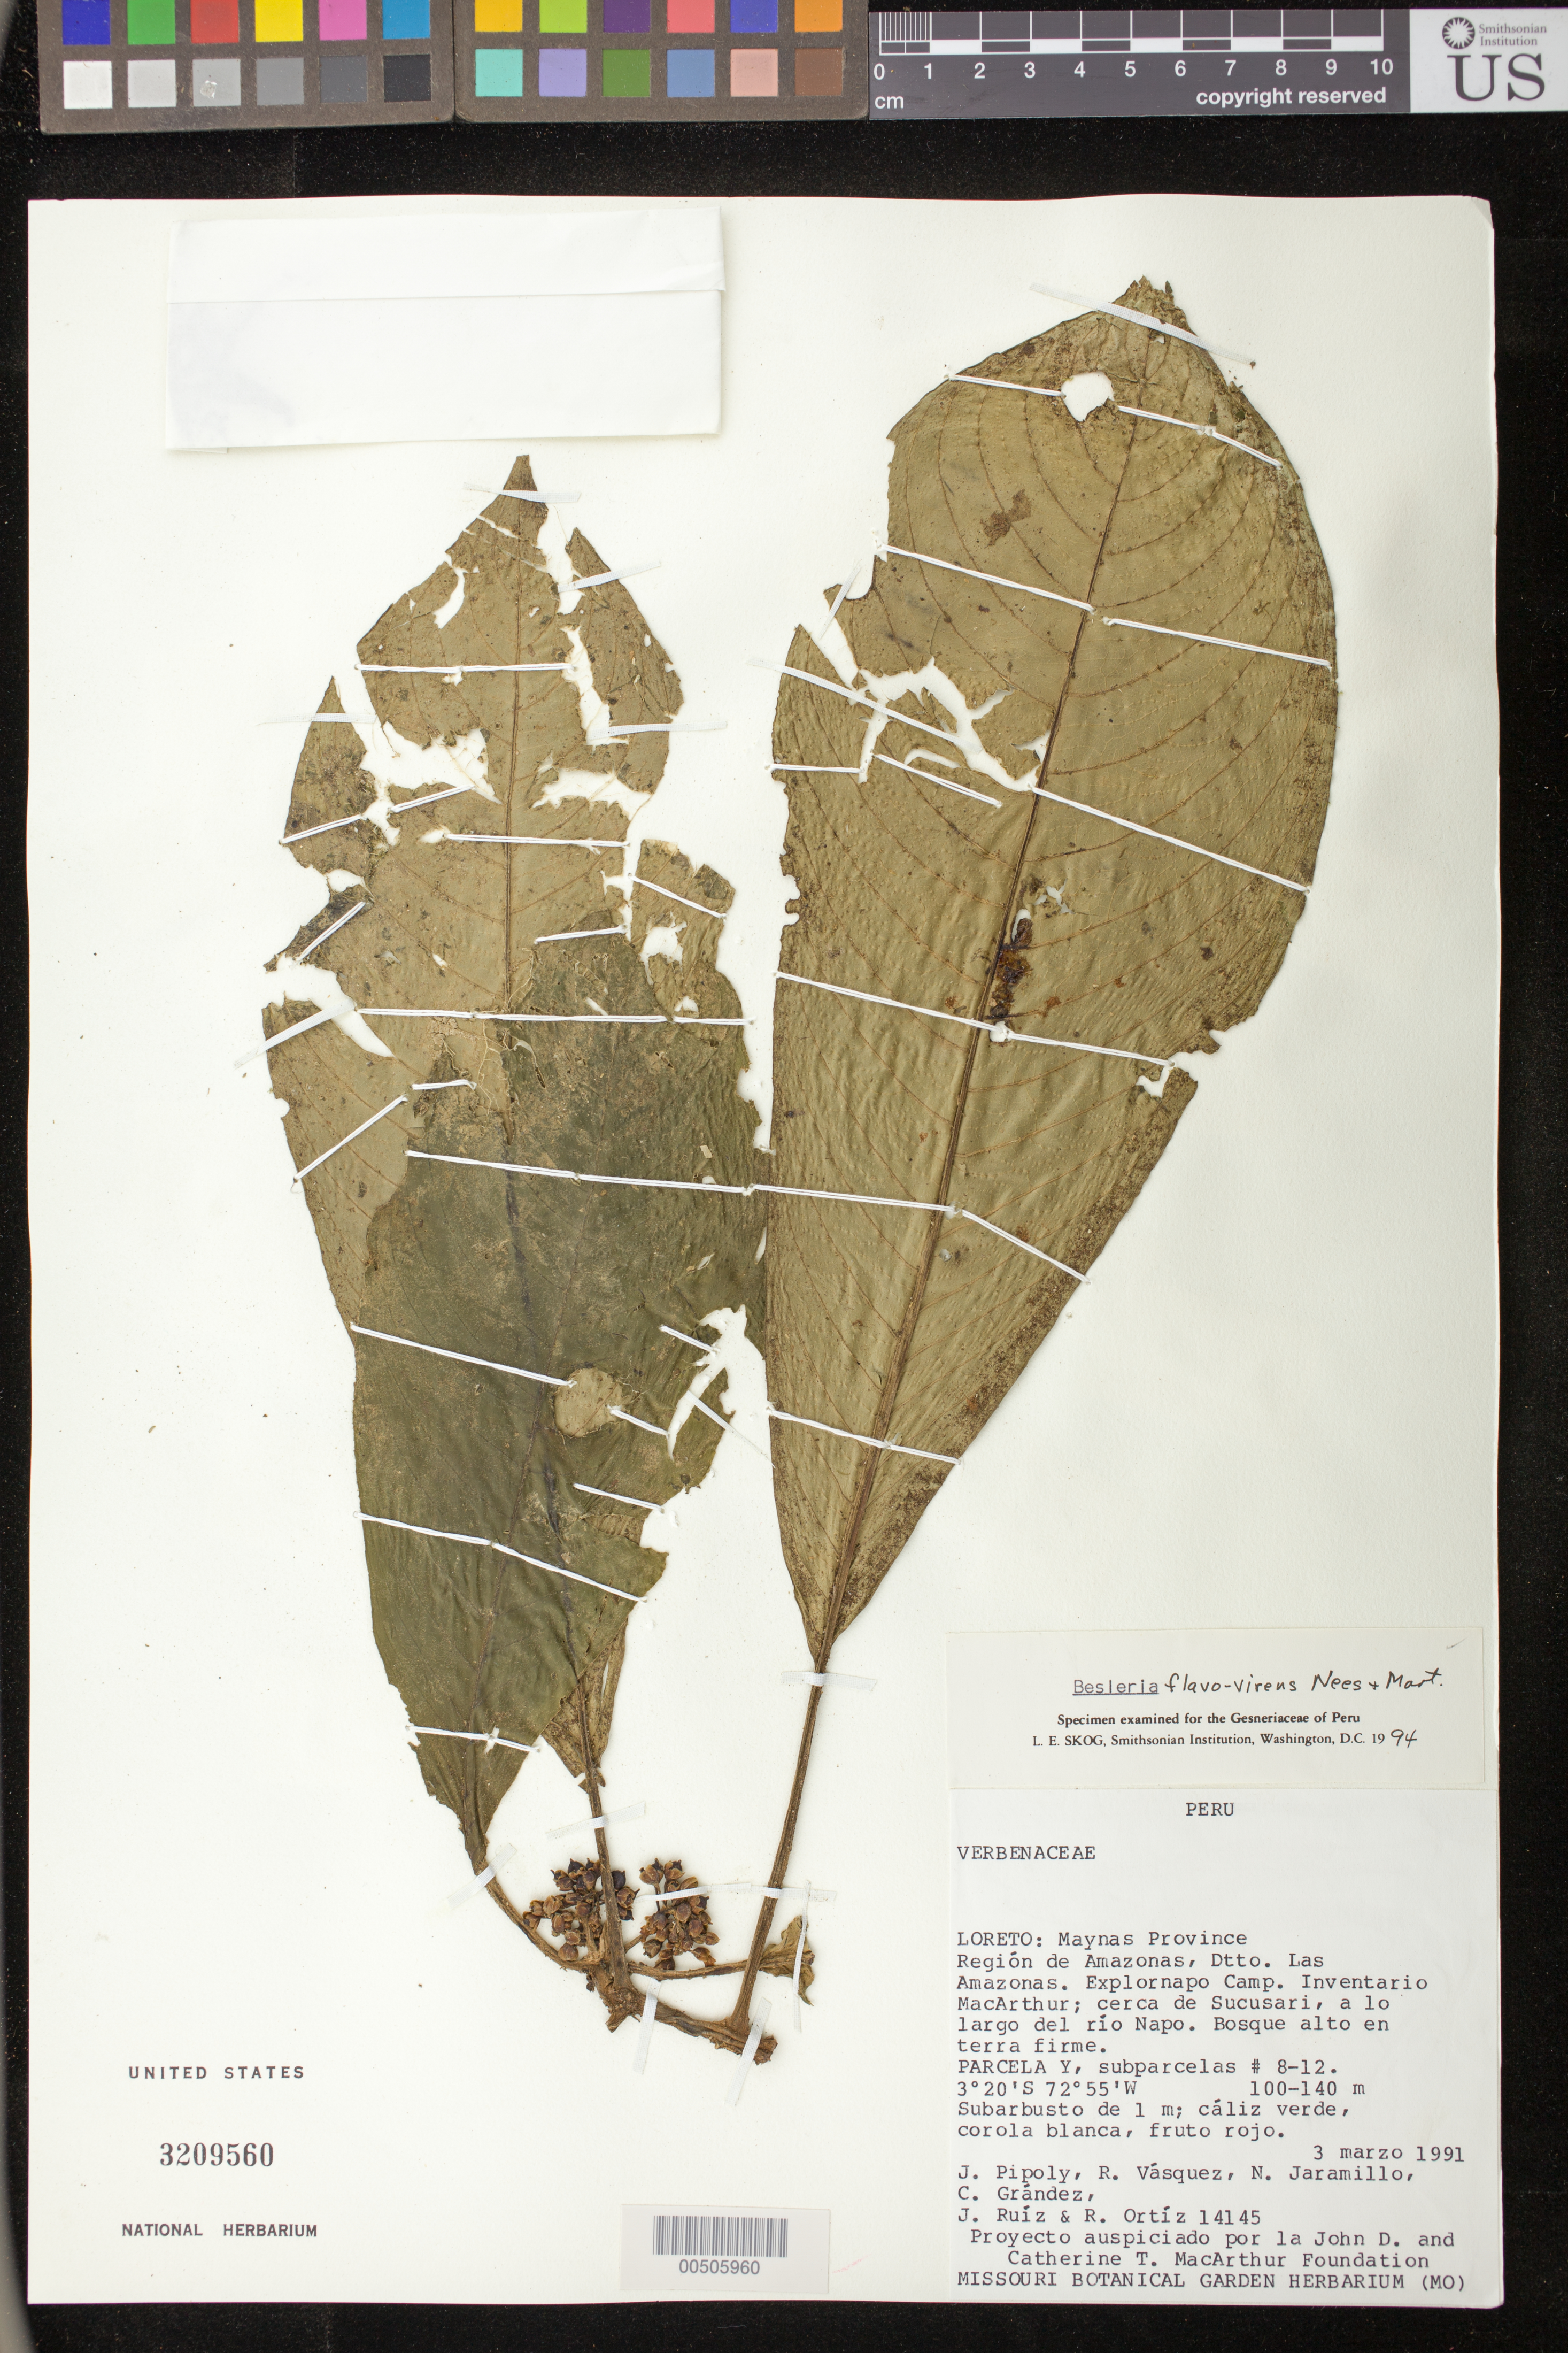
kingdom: Plantae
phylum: Tracheophyta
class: Magnoliopsida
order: Lamiales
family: Gesneriaceae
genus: Besleria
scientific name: Besleria flavo-virens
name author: Nees & Mart.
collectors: J. J. Pipoly, R. Vásquez, N. Jaramillo, C. Grández, J. Ruiz & R. del C. Ortiz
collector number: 14145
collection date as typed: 03 Mar 1991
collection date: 1991-03-03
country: Peru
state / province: Loreto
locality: Prov. Maynas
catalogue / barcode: US 3209560